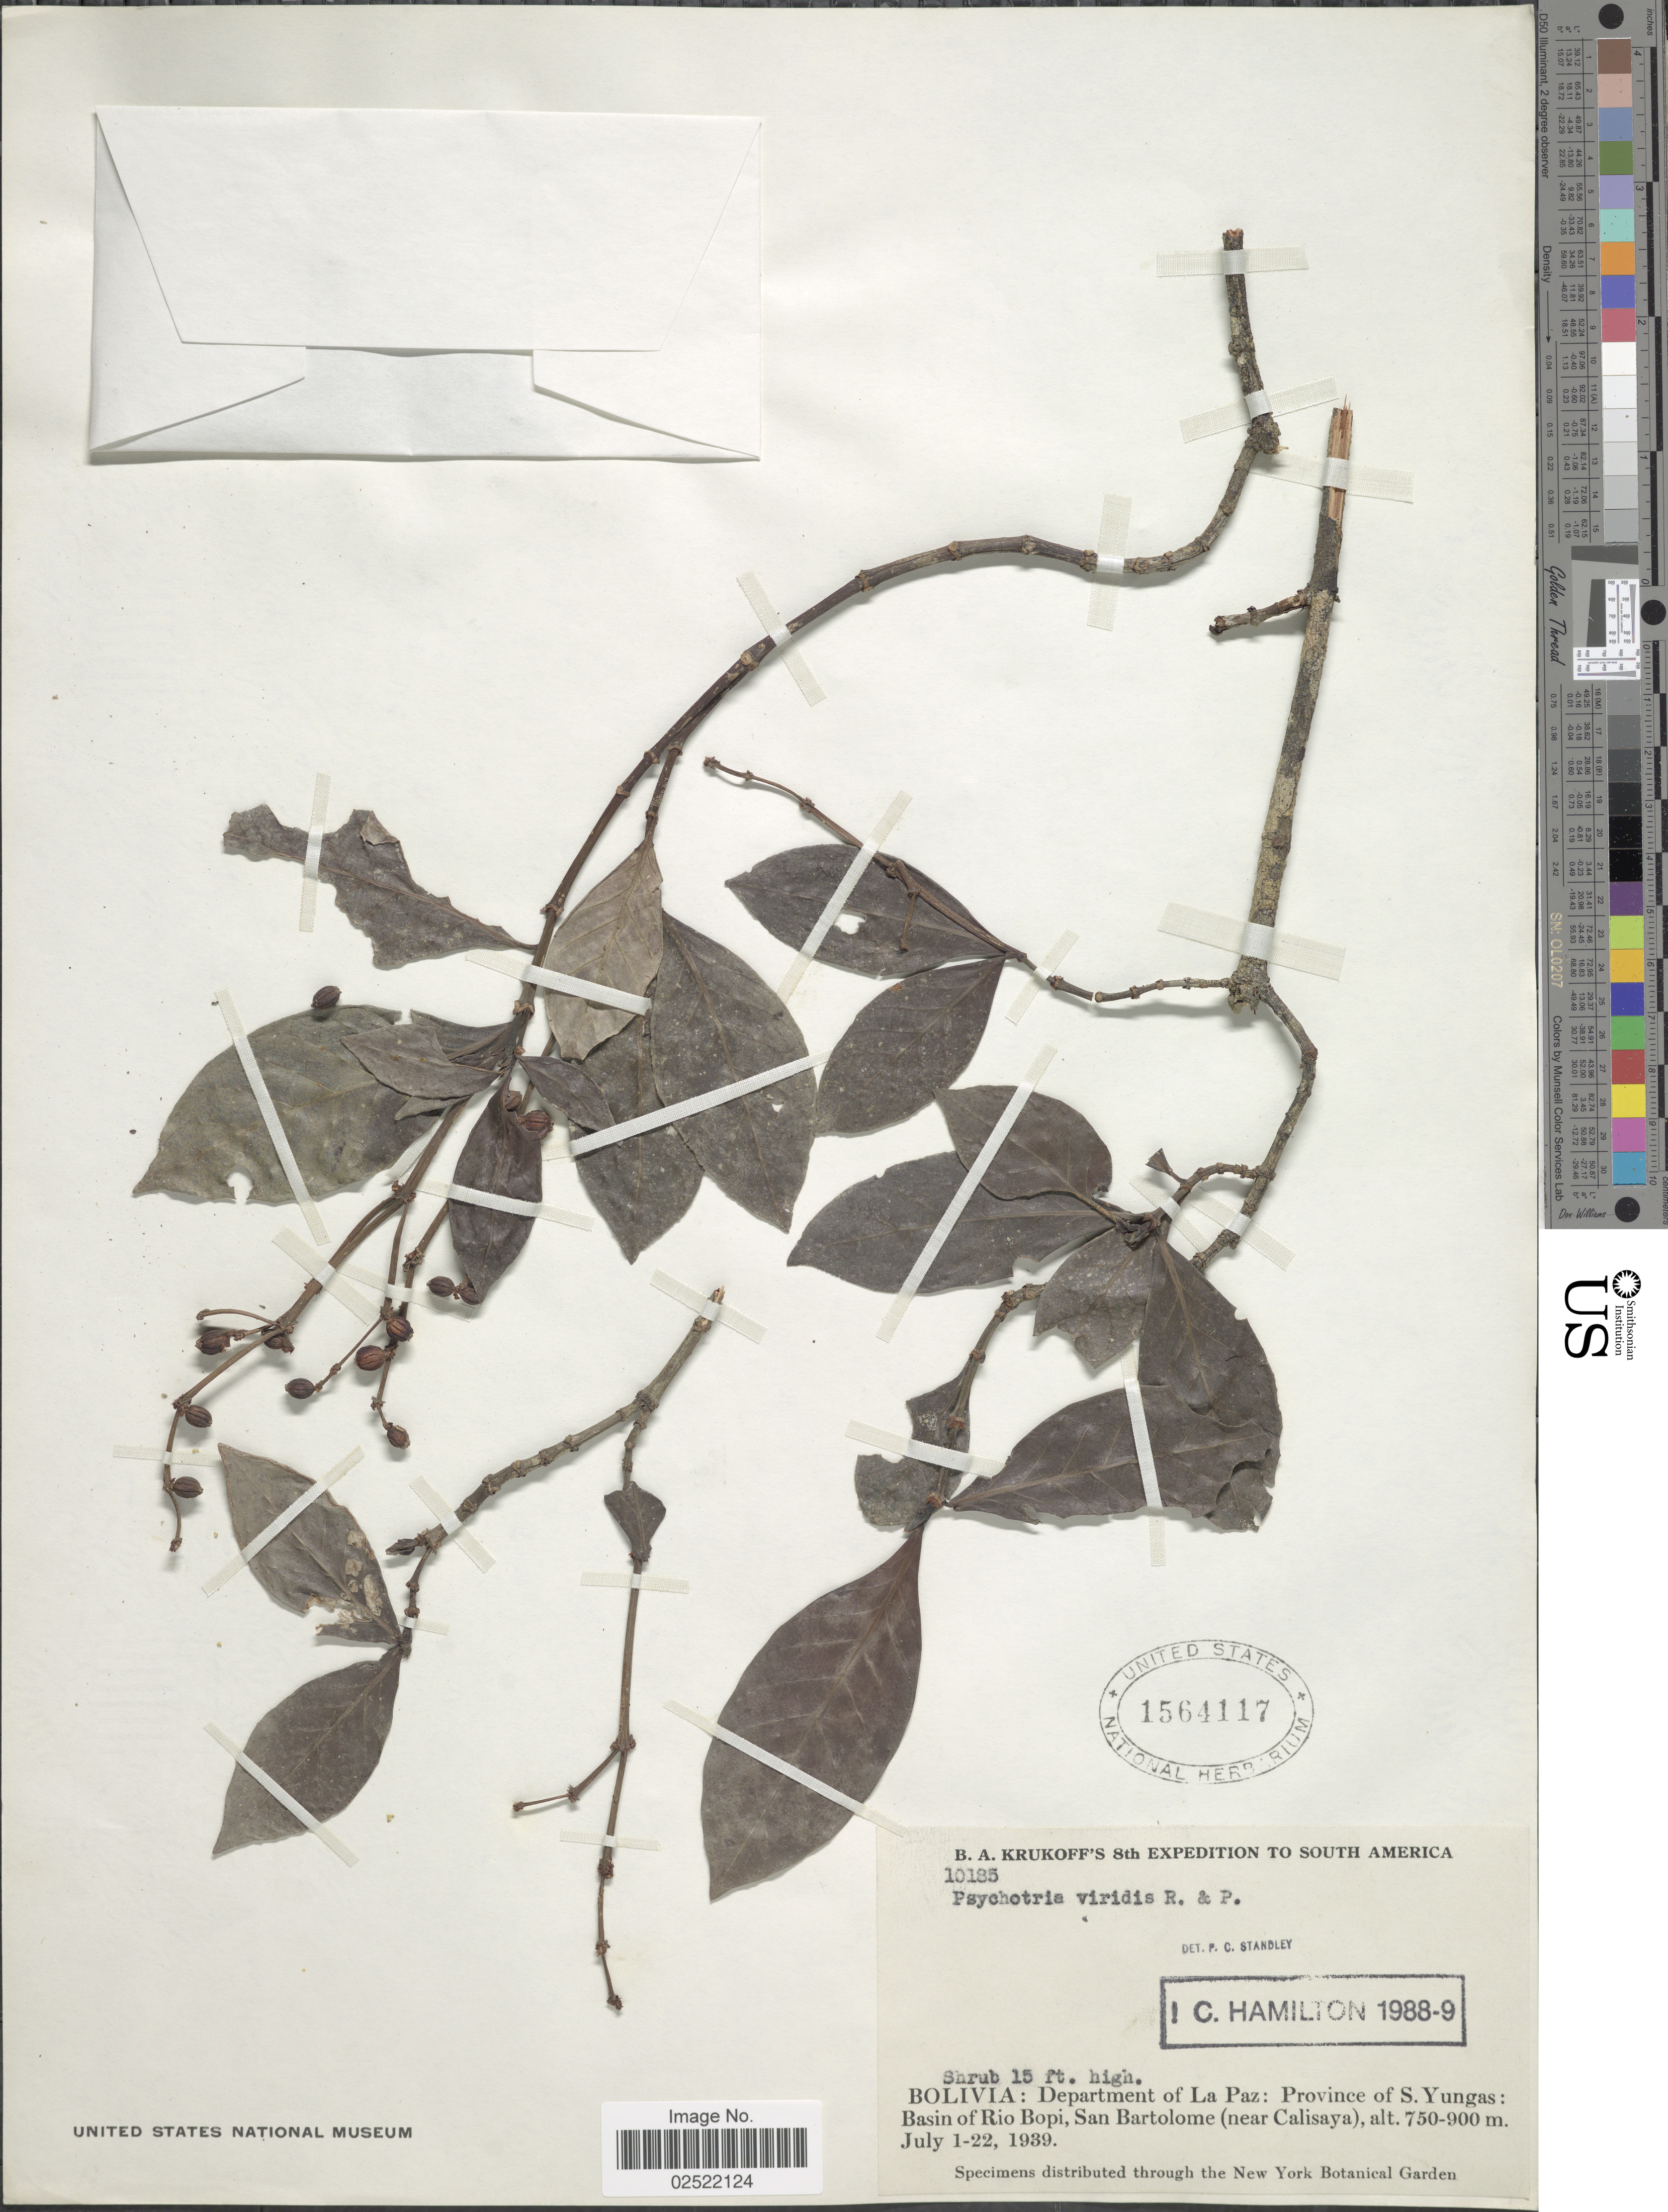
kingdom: Plantae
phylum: Tracheophyta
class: Magnoliopsida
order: Gentianales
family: Rubiaceae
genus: Psychotria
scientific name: Psychotria viridis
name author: Ruiz & Pav.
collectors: B. A. Krukoff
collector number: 10185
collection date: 1939-07-01/1939-07-22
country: Bolivia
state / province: La Paz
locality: Bolivia: Department of La Paz: Province of S. Yungas: Basin of Rio Bopi, San Bartolome (near Calisaya)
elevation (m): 750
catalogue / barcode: US 1564117